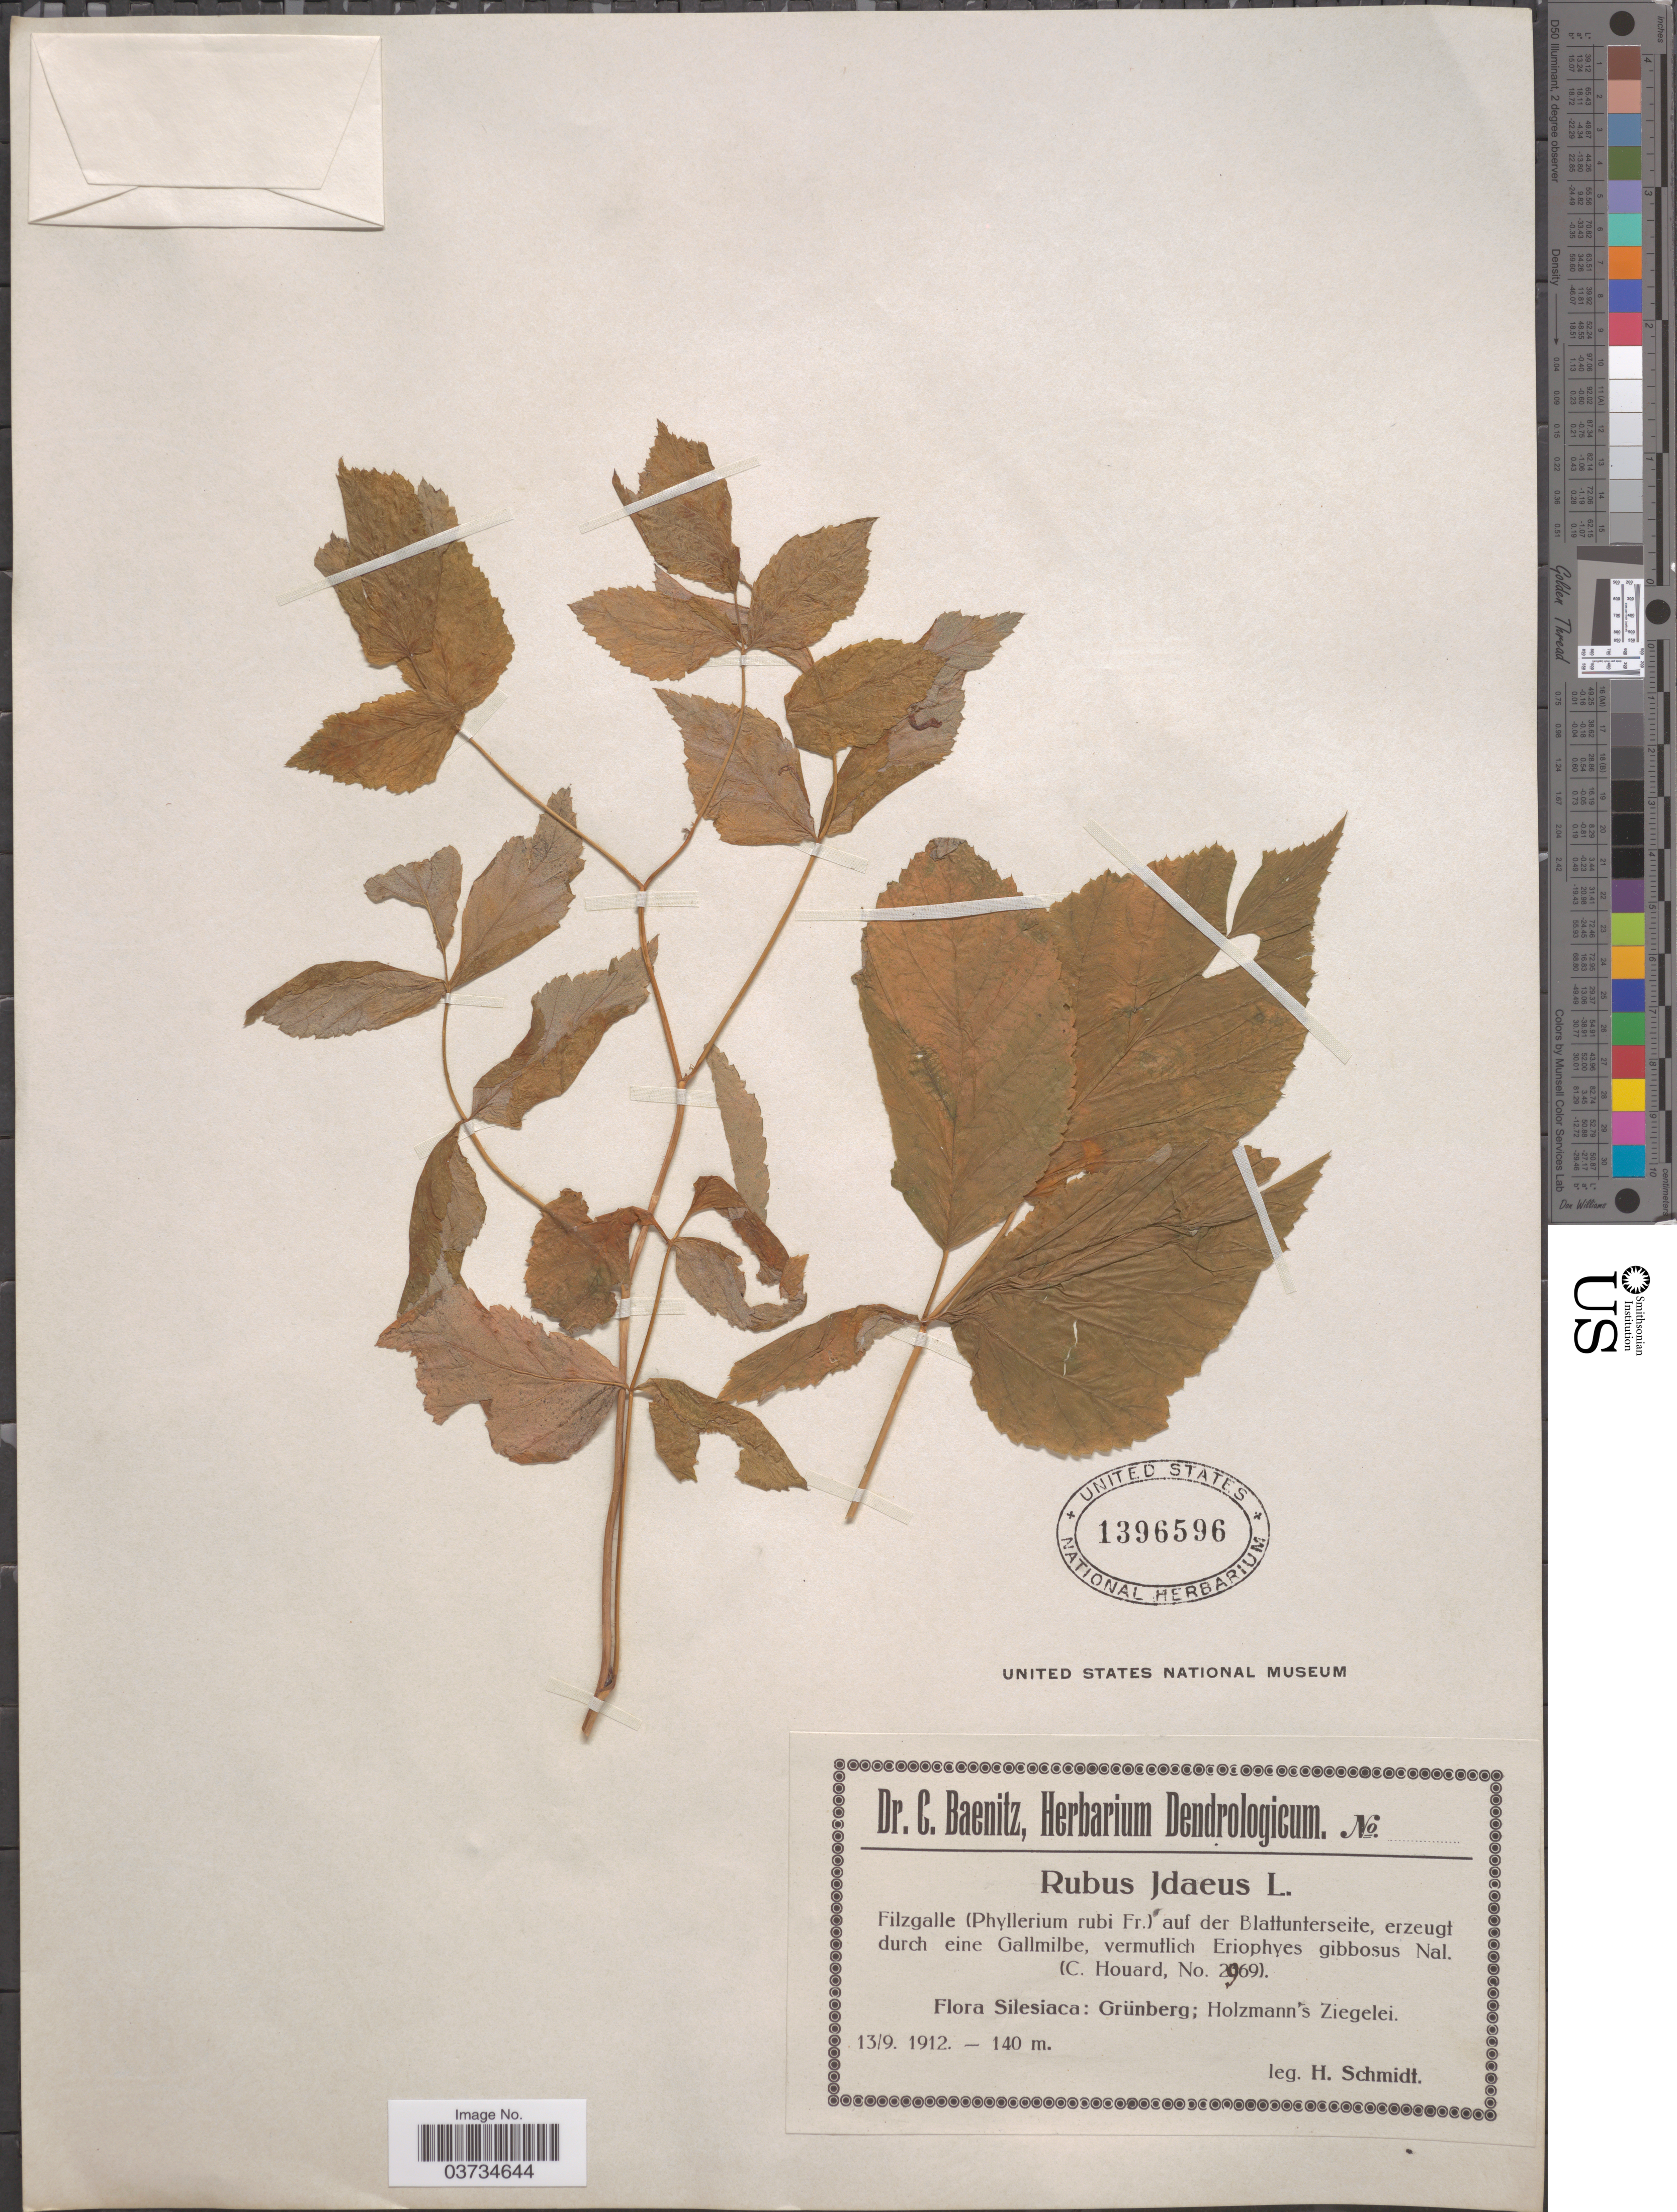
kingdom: Plantae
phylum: Tracheophyta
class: Magnoliopsida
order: Rosales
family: Rosaceae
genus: Rubus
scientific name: Rubus idaeus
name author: L.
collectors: H. Schmidt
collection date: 1912-09-13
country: Poland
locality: Silesiaca: Grünberg; Holzmann's Ziegelei.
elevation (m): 140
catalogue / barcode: US 1396596